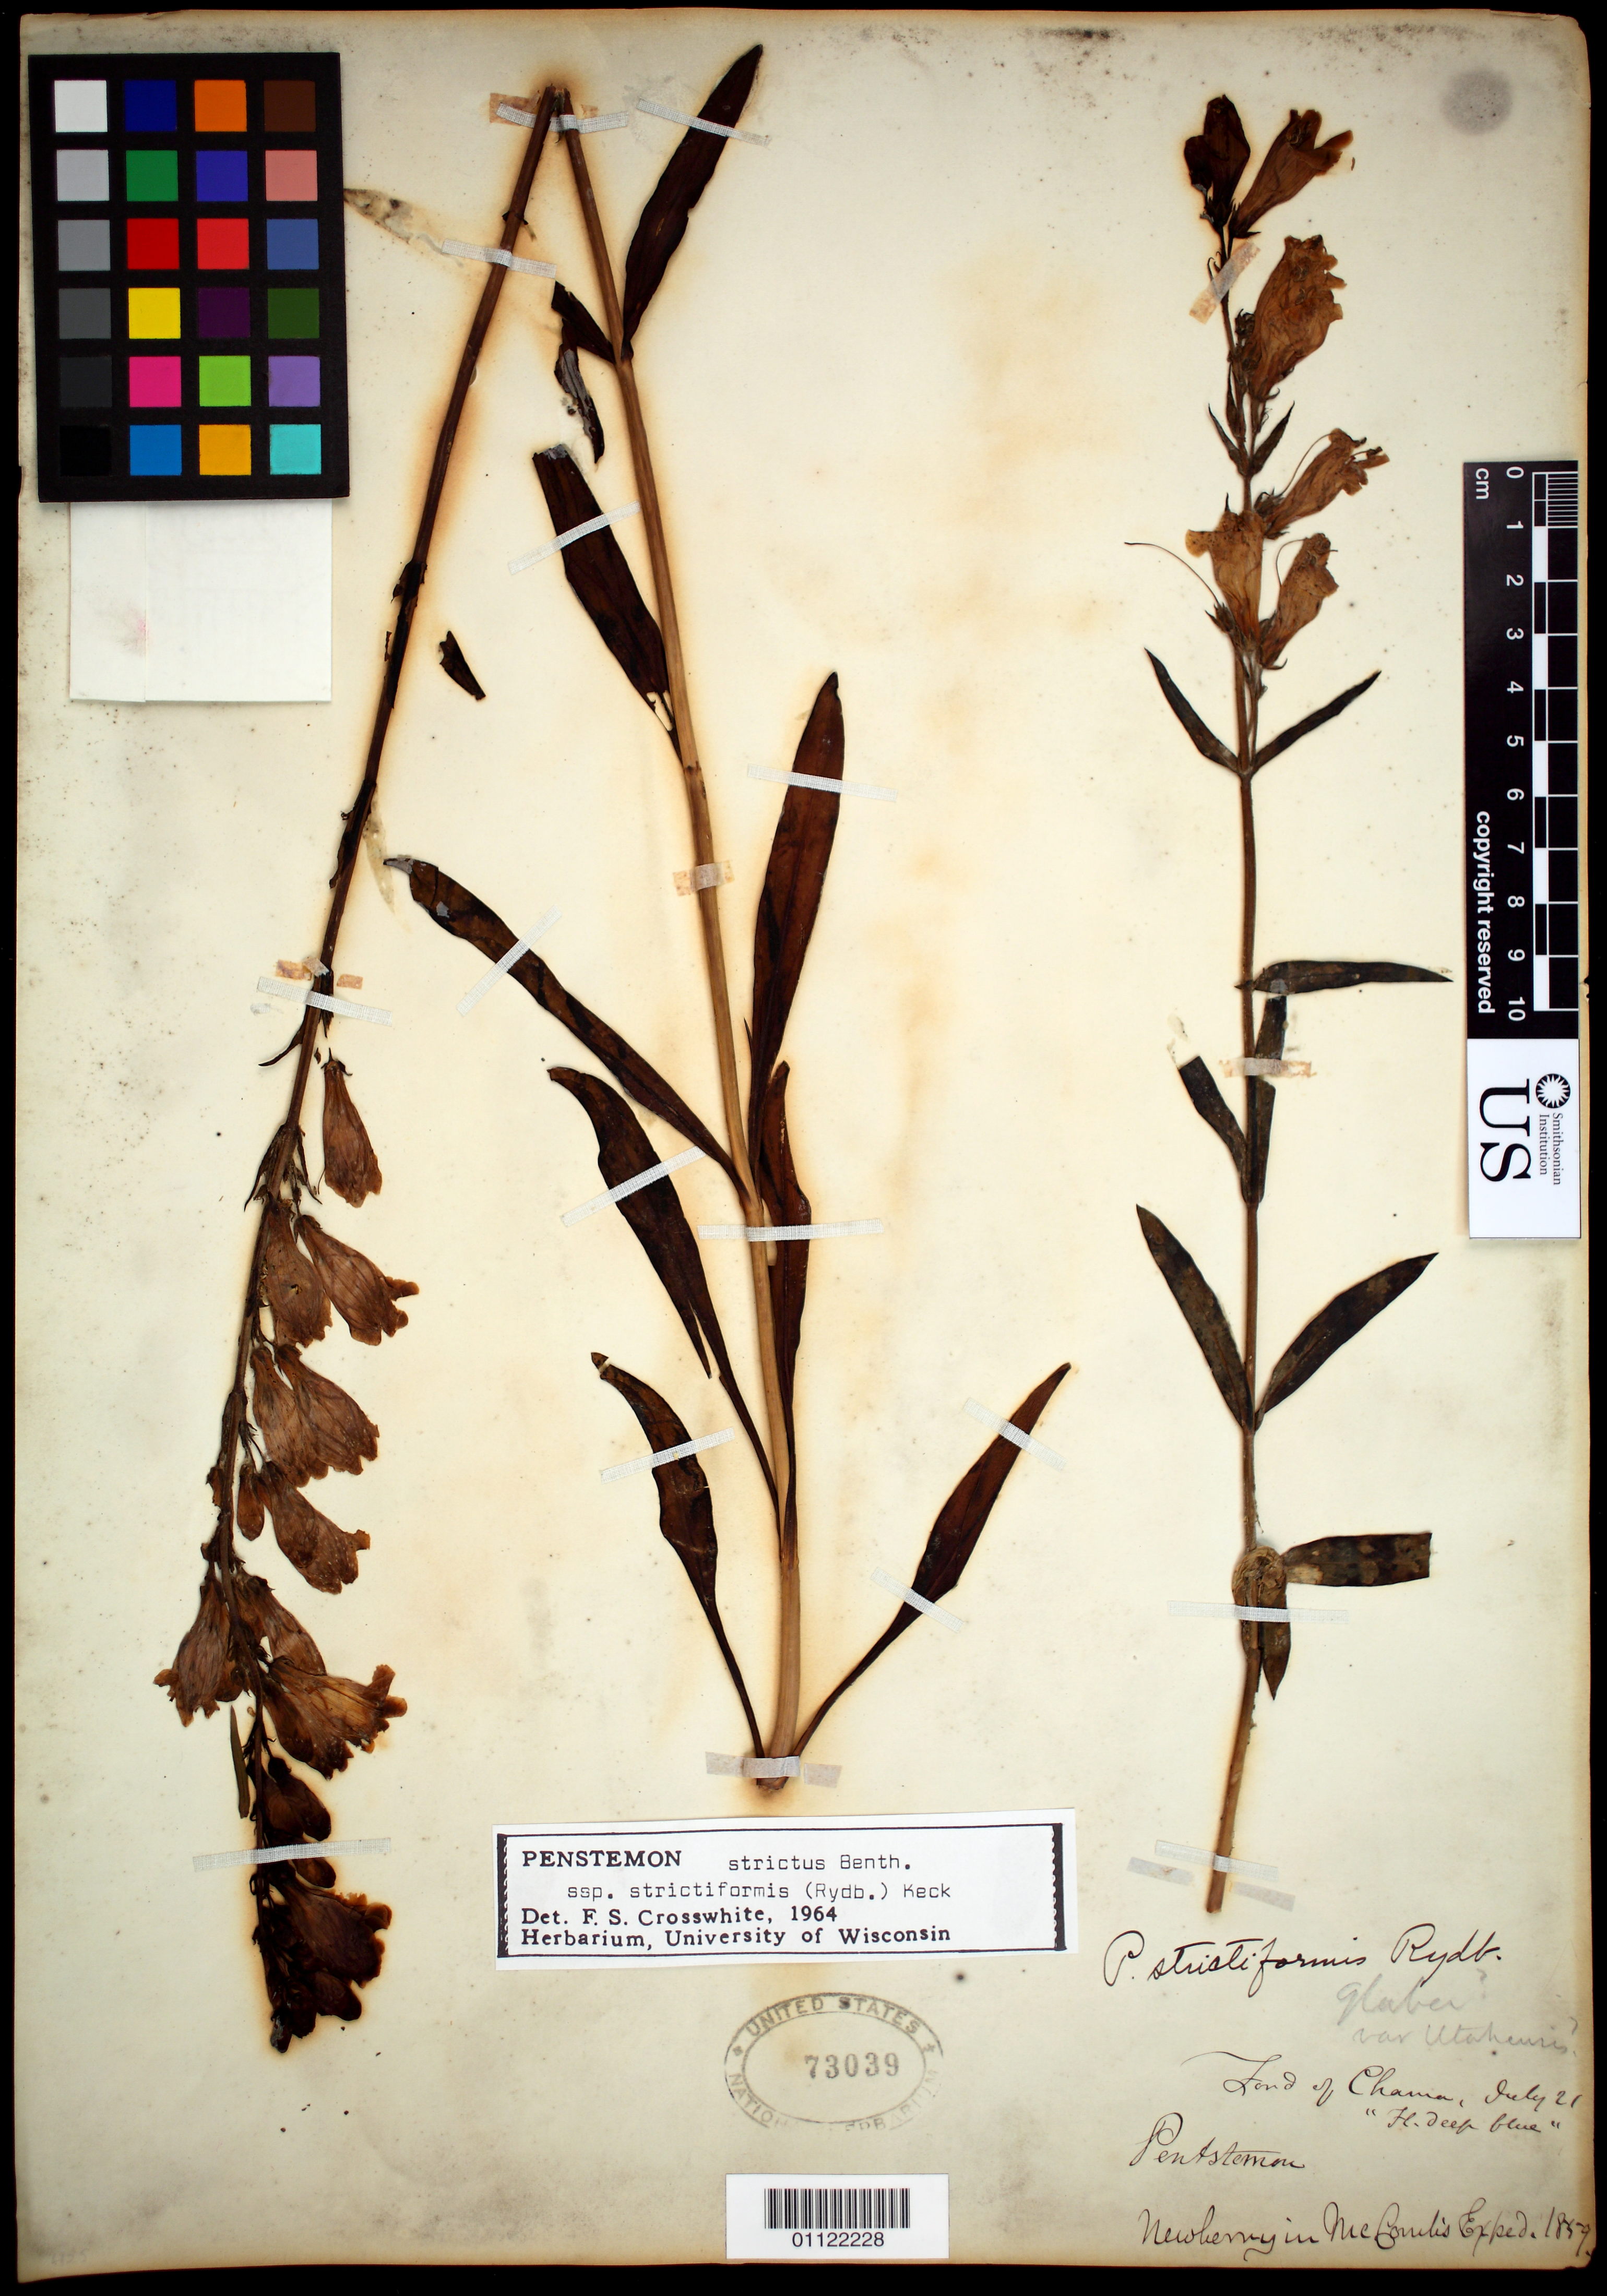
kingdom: Plantae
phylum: Tracheophyta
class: Magnoliopsida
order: Lamiales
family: Plantaginaceae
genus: Penstemon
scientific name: Penstemon strictus subsp. strictiformis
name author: (Rydb.) D.D. Keck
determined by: Crosswhite, F. S.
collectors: J. S. Newberry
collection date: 1859-07-21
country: United States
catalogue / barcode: US 73039